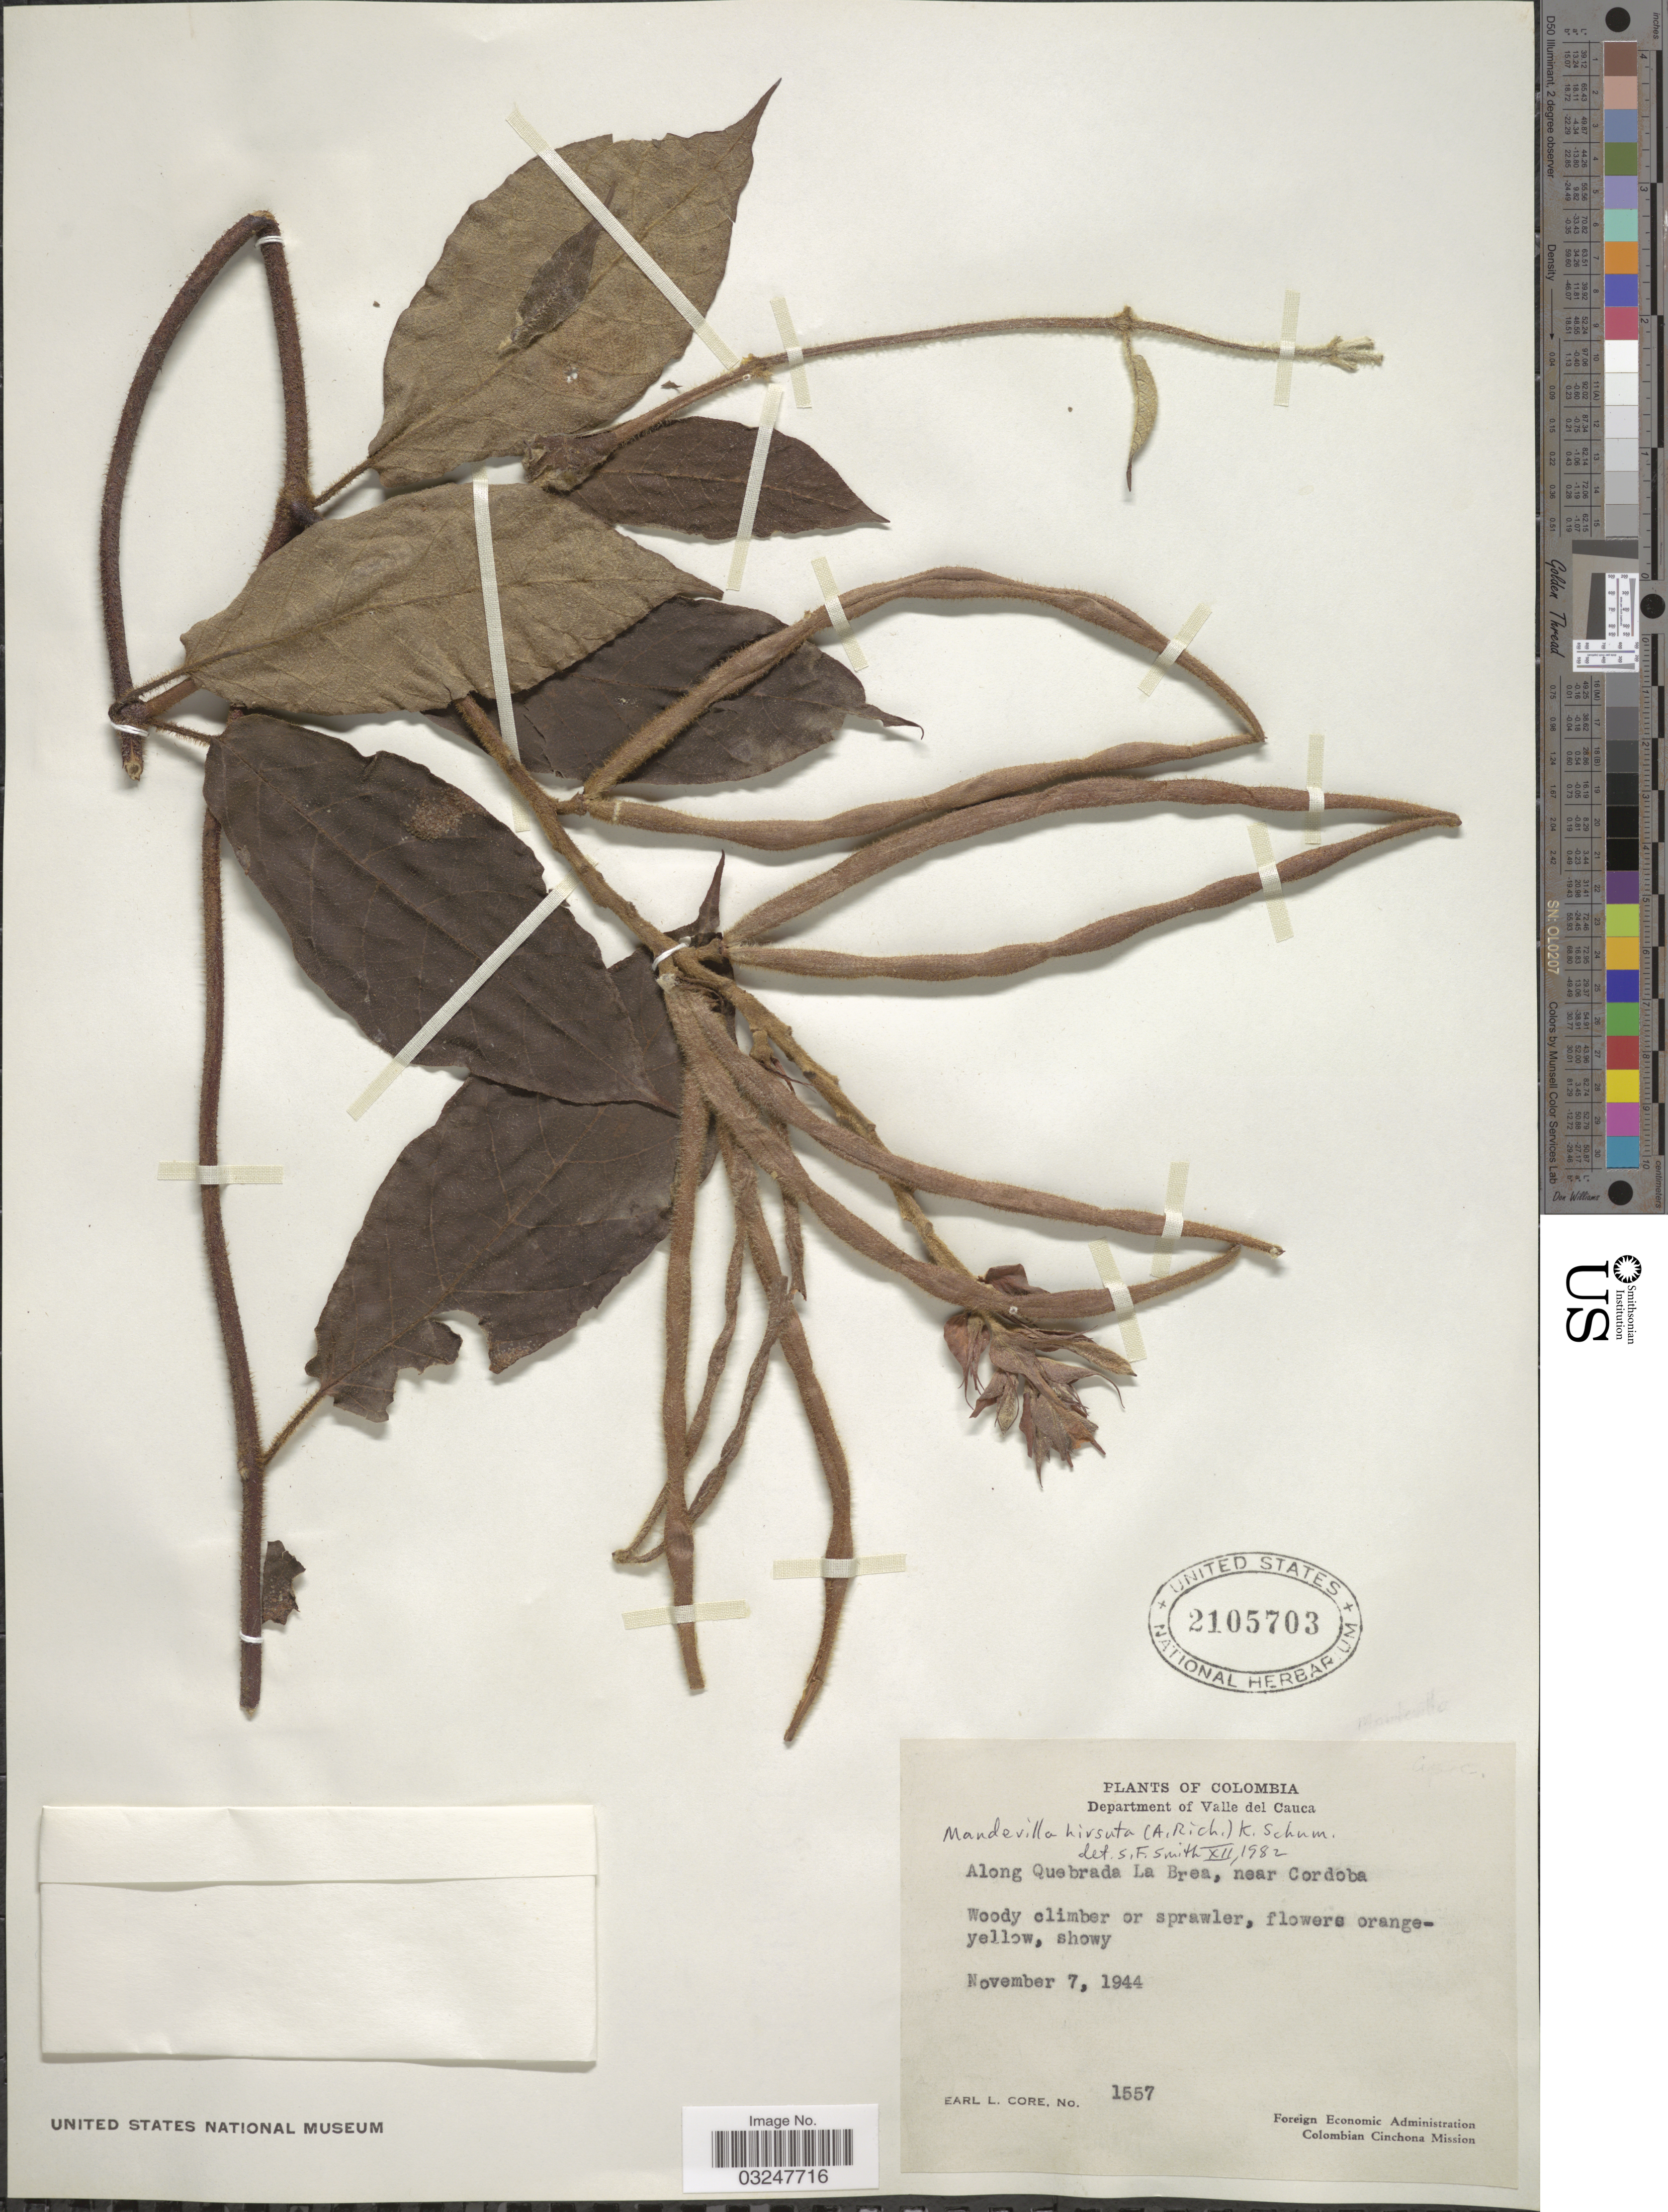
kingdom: Plantae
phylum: Tracheophyta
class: Magnoliopsida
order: Gentianales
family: Apocynaceae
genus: Mandevilla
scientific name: Mandevilla hirsuta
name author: (Rich.) K. Schum.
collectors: E. L. Core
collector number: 1557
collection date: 1944-11-07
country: Colombia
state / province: Valle del Cauca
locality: Department of Valle del Cauca, Along Quebrada La Brea, near Cordoba.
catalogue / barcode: US 2105703